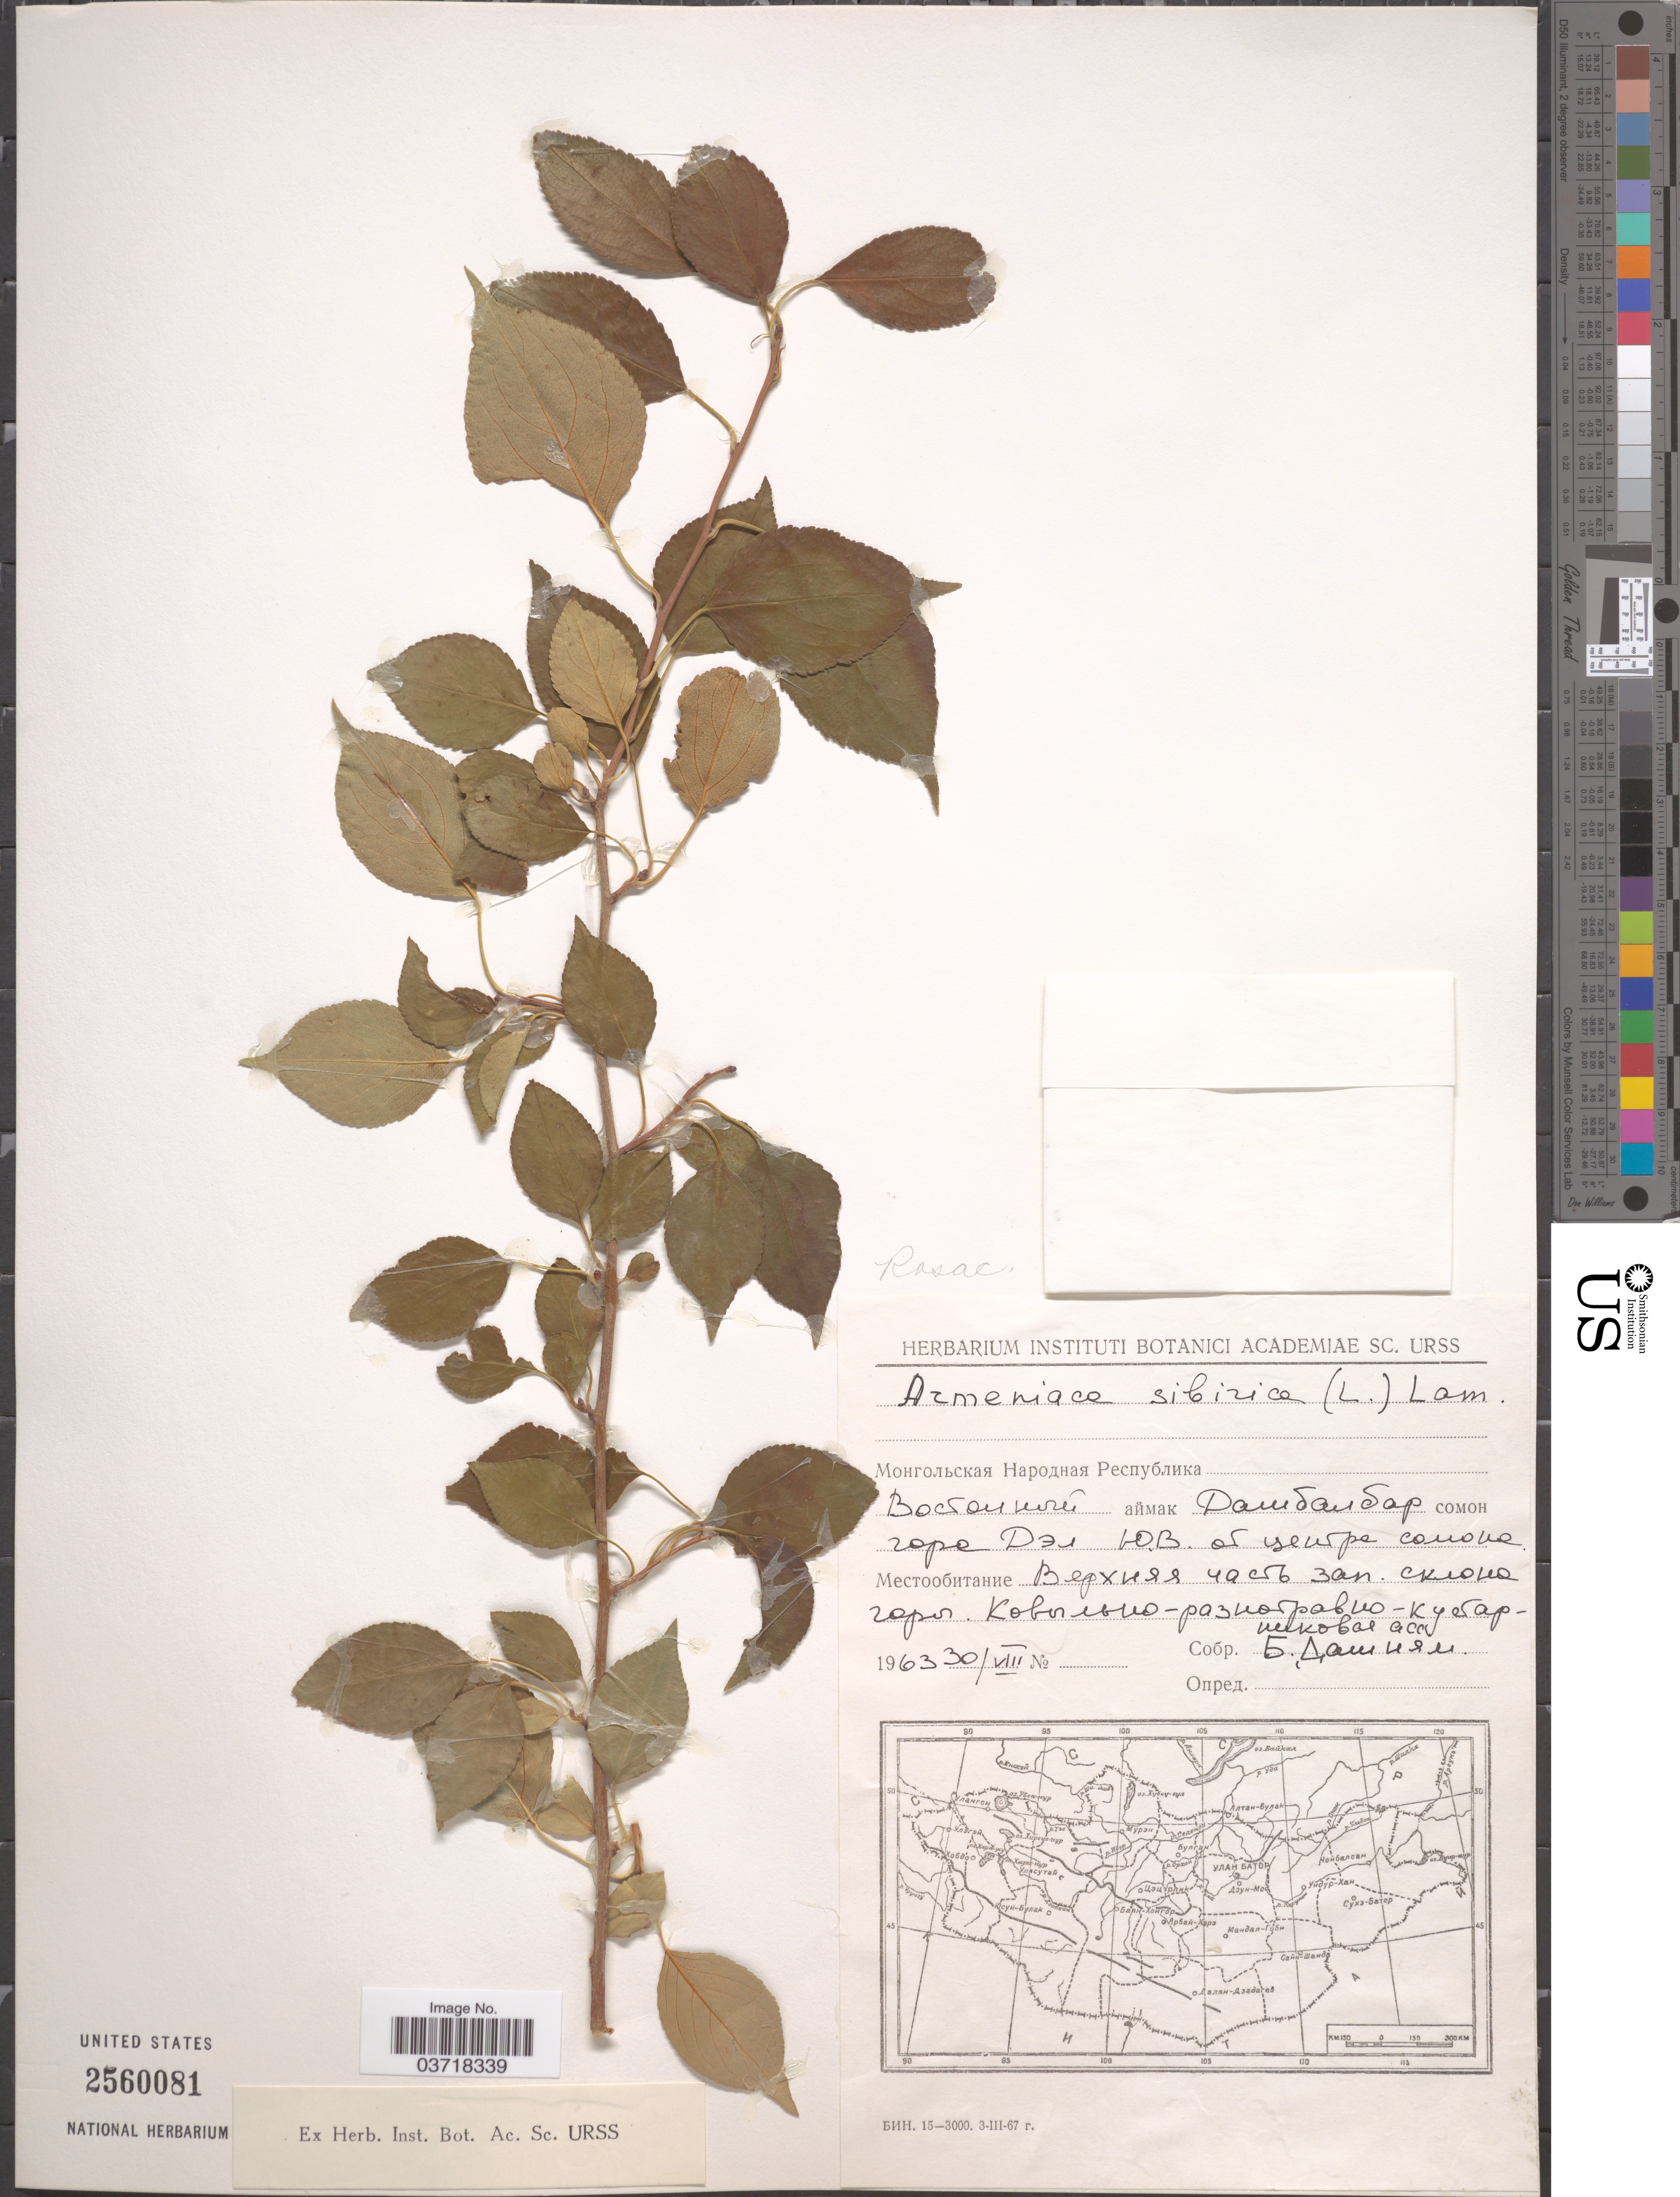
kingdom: Plantae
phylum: Tracheophyta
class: Magnoliopsida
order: Rosales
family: Rosaceae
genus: Prunus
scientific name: Prunus sibirica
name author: L.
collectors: X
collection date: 1963-08-30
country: Mongolia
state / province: Dornod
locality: Dashbalbar, West slope of Del Mt.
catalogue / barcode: US 2560081